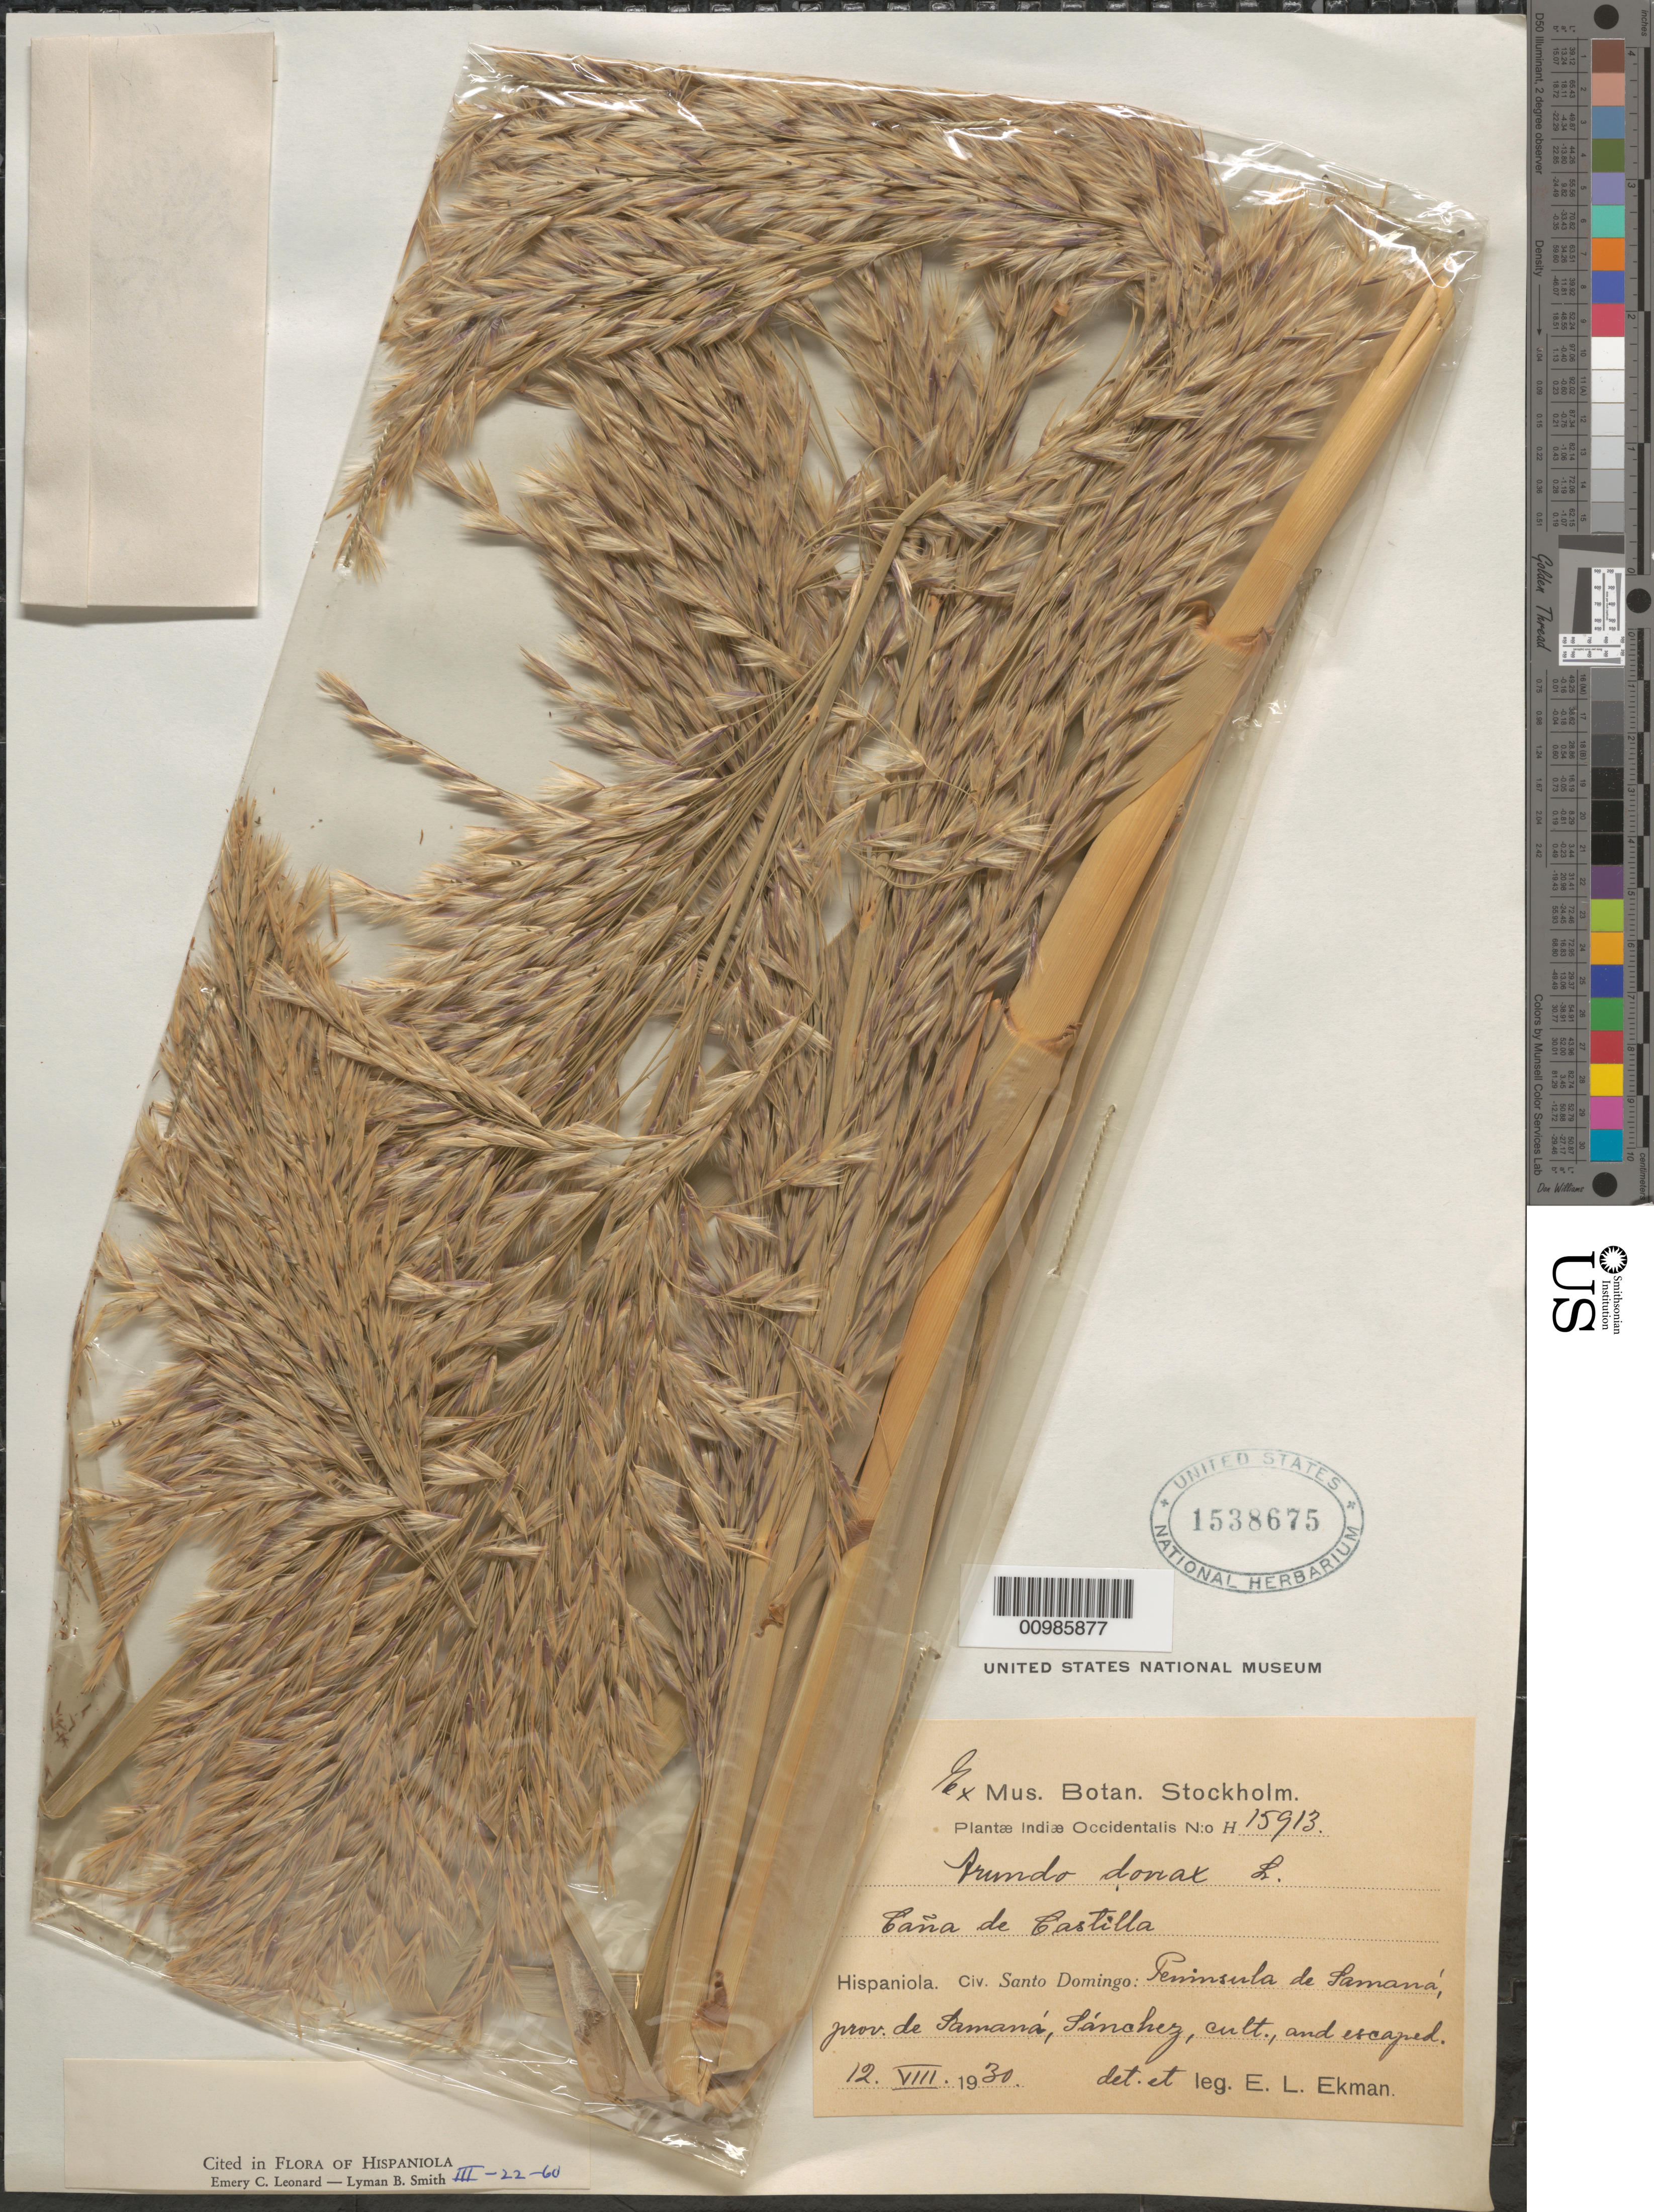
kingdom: Plantae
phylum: Tracheophyta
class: Liliopsida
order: Poales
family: Poaceae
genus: Arundo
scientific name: Arundo donax f. donax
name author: L.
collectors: E. L. Ekman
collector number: H 15913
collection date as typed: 12 Aug 1930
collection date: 1930-08-12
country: Dominican Republic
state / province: Samaná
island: Hispaniola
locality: Peninsula de Samana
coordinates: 0 N, 0 E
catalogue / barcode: US 1538675